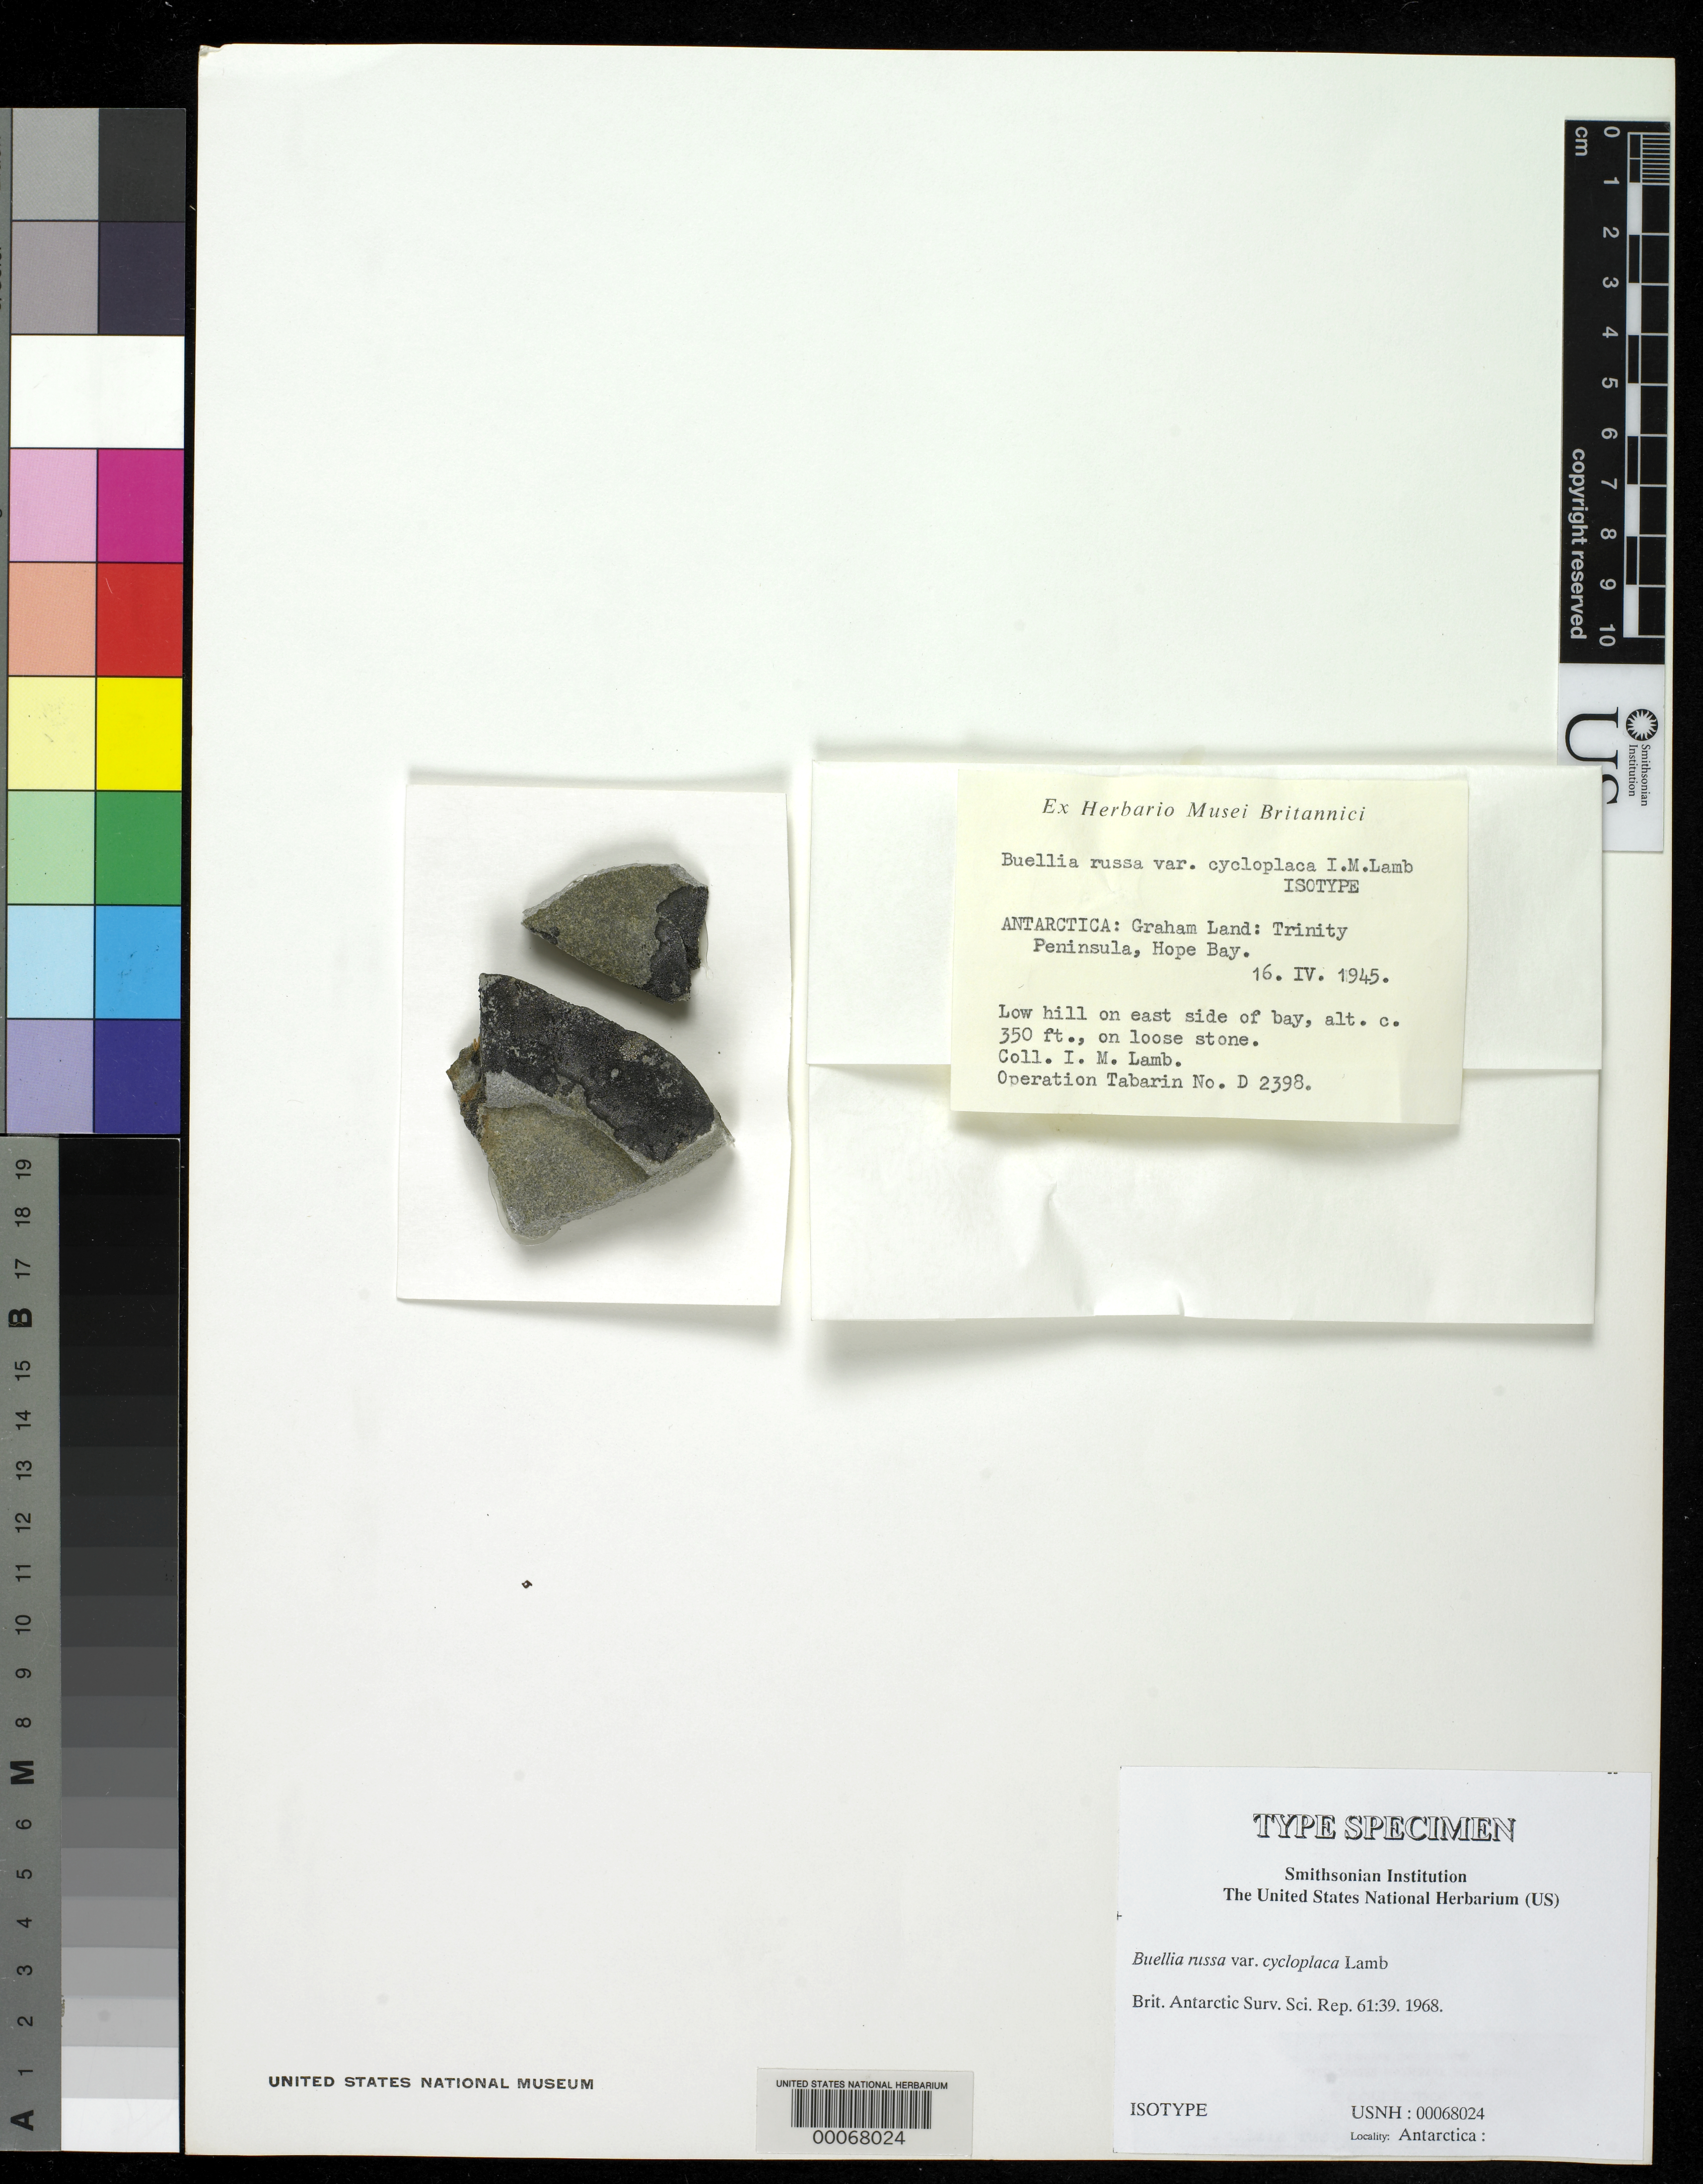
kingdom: Fungi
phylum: Ascomycota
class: Lecanoromycetes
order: Caliciales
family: Caliciaceae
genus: Buellia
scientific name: Buellia russa var. cycloplaca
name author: I.M. Lamb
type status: Isotype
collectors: I. M. Lamb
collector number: D2398 Fids No.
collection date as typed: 16 Apr 1945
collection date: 1945-04-16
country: Antarctica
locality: Trinity Peninsula, Hope Bay, Graham Land.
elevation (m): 107